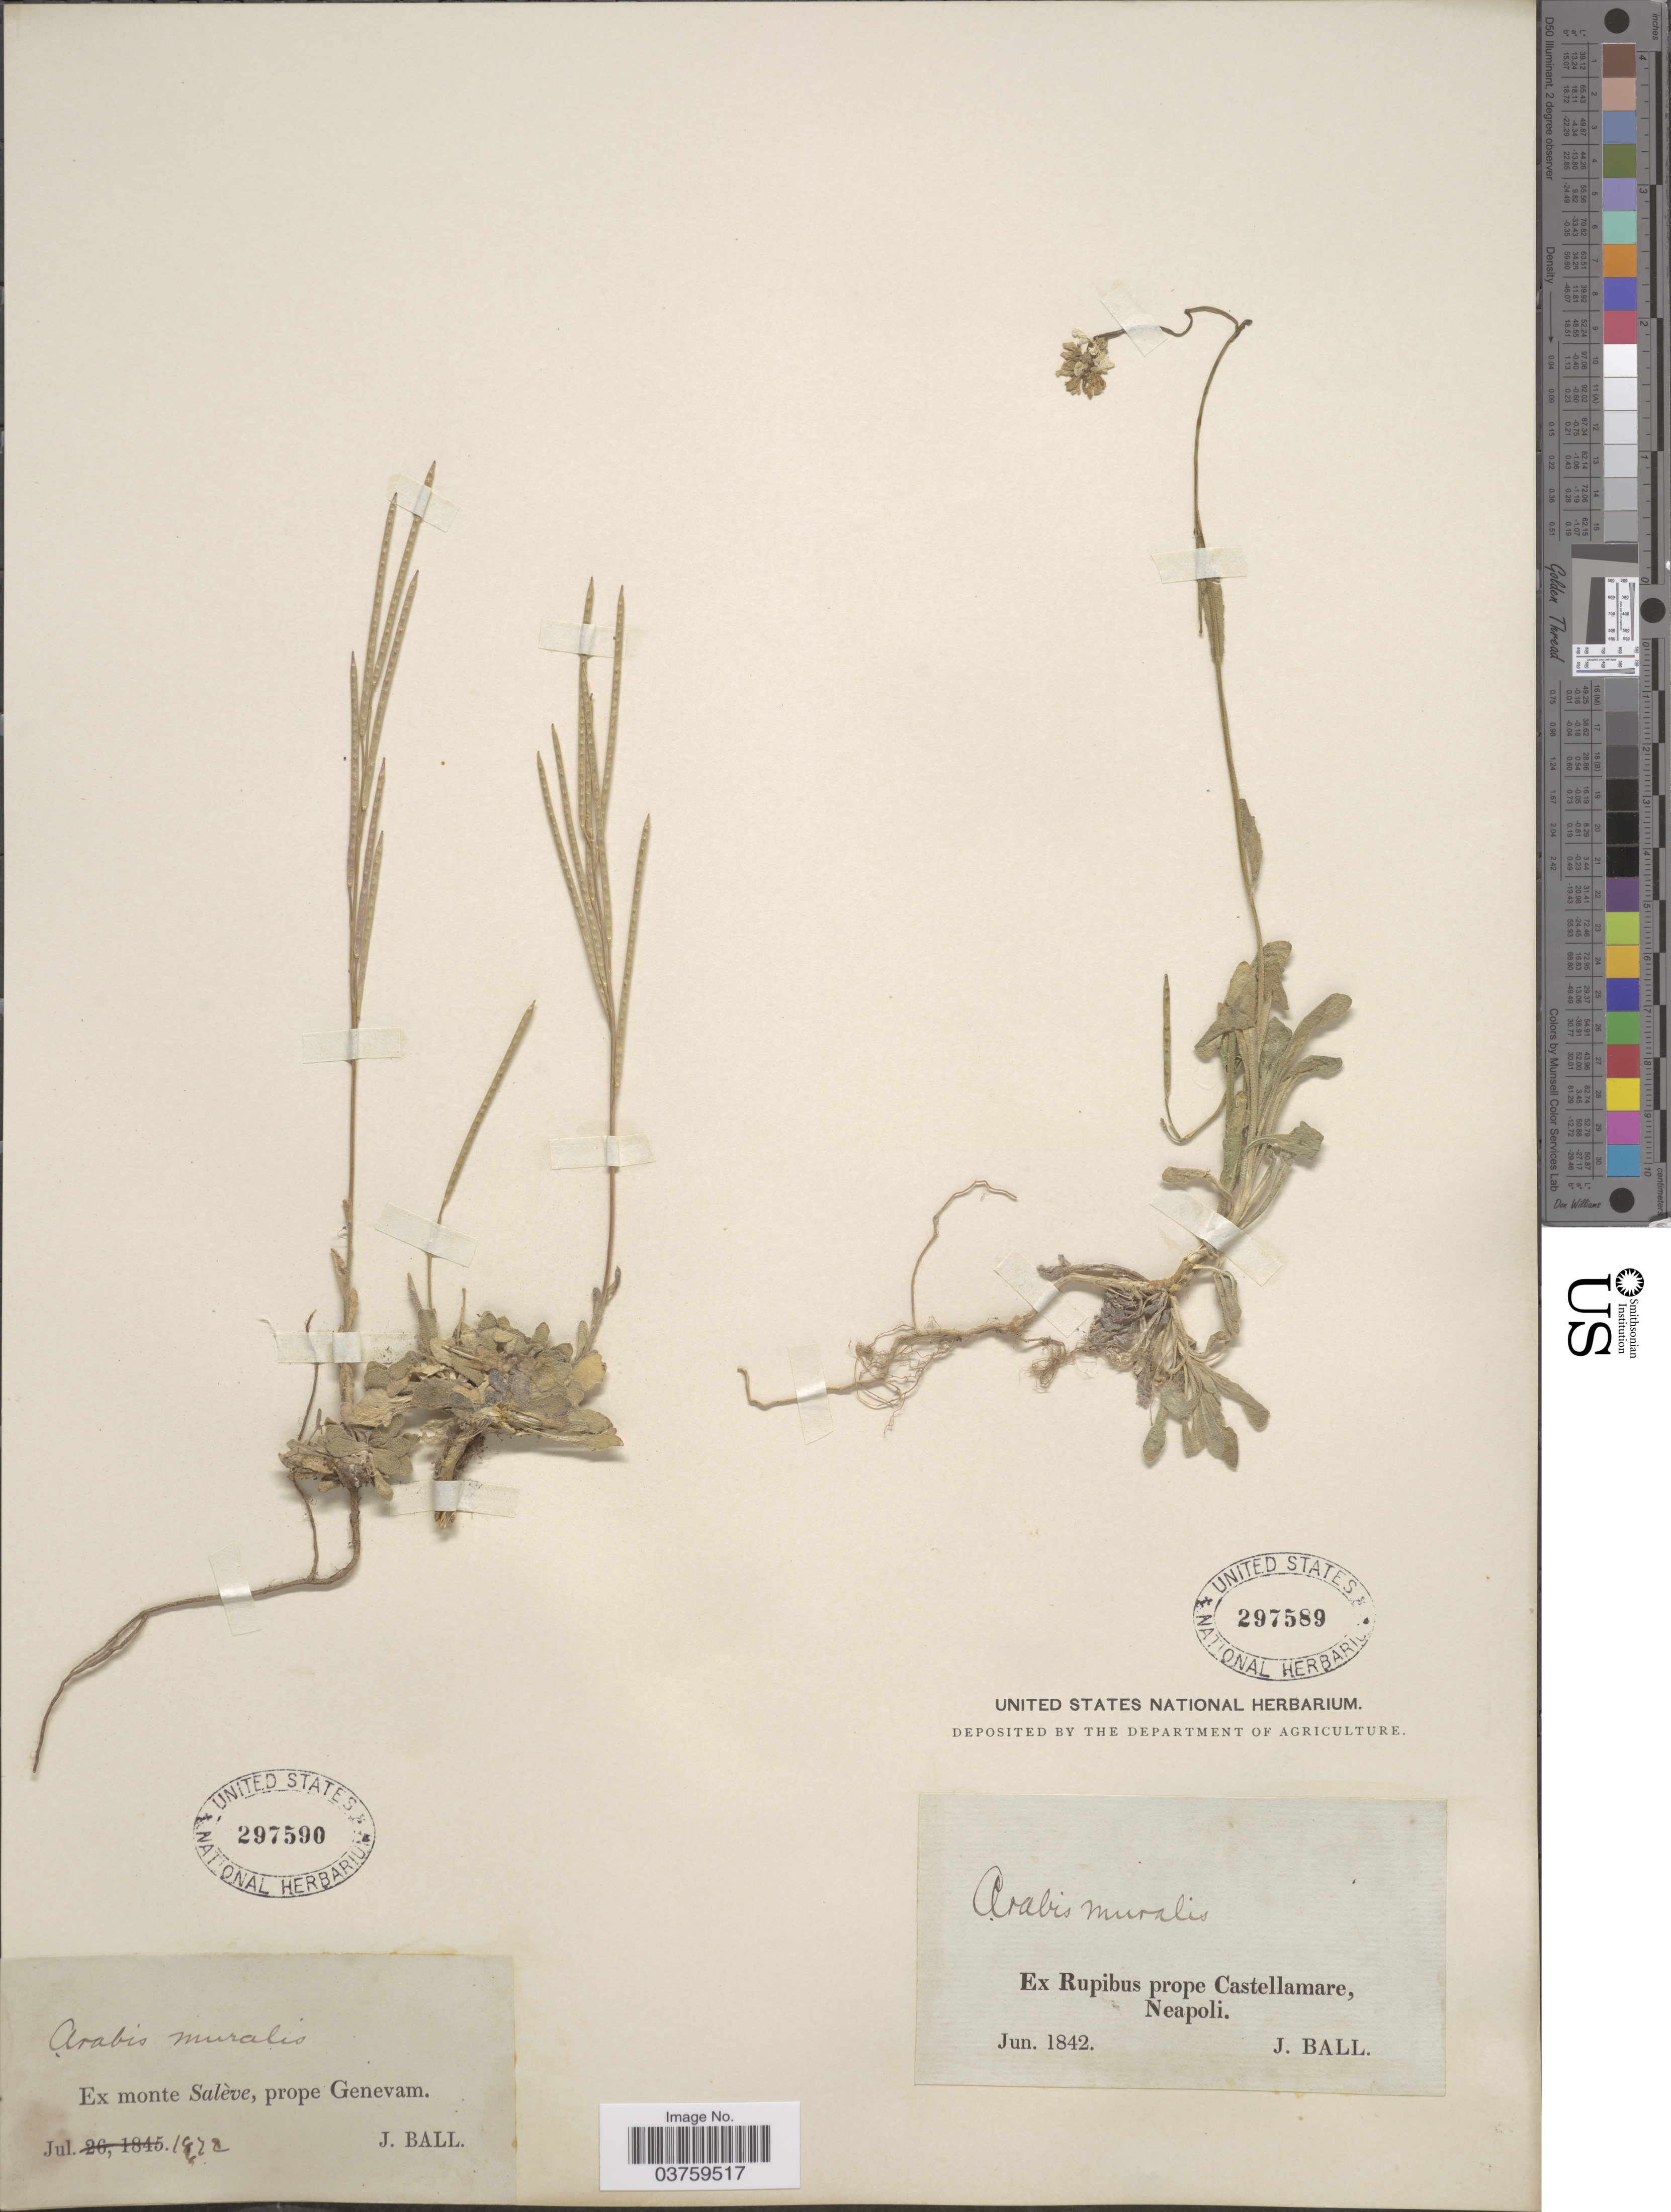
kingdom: Plantae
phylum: Tracheophyta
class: Magnoliopsida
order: Brassicales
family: Brassicaceae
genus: Arabis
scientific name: Arabis muralis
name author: Bertol.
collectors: J. Ball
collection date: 1842-06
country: Italy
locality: Ex Rupibus prope Catellamare, Neapoli.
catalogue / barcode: US 297589